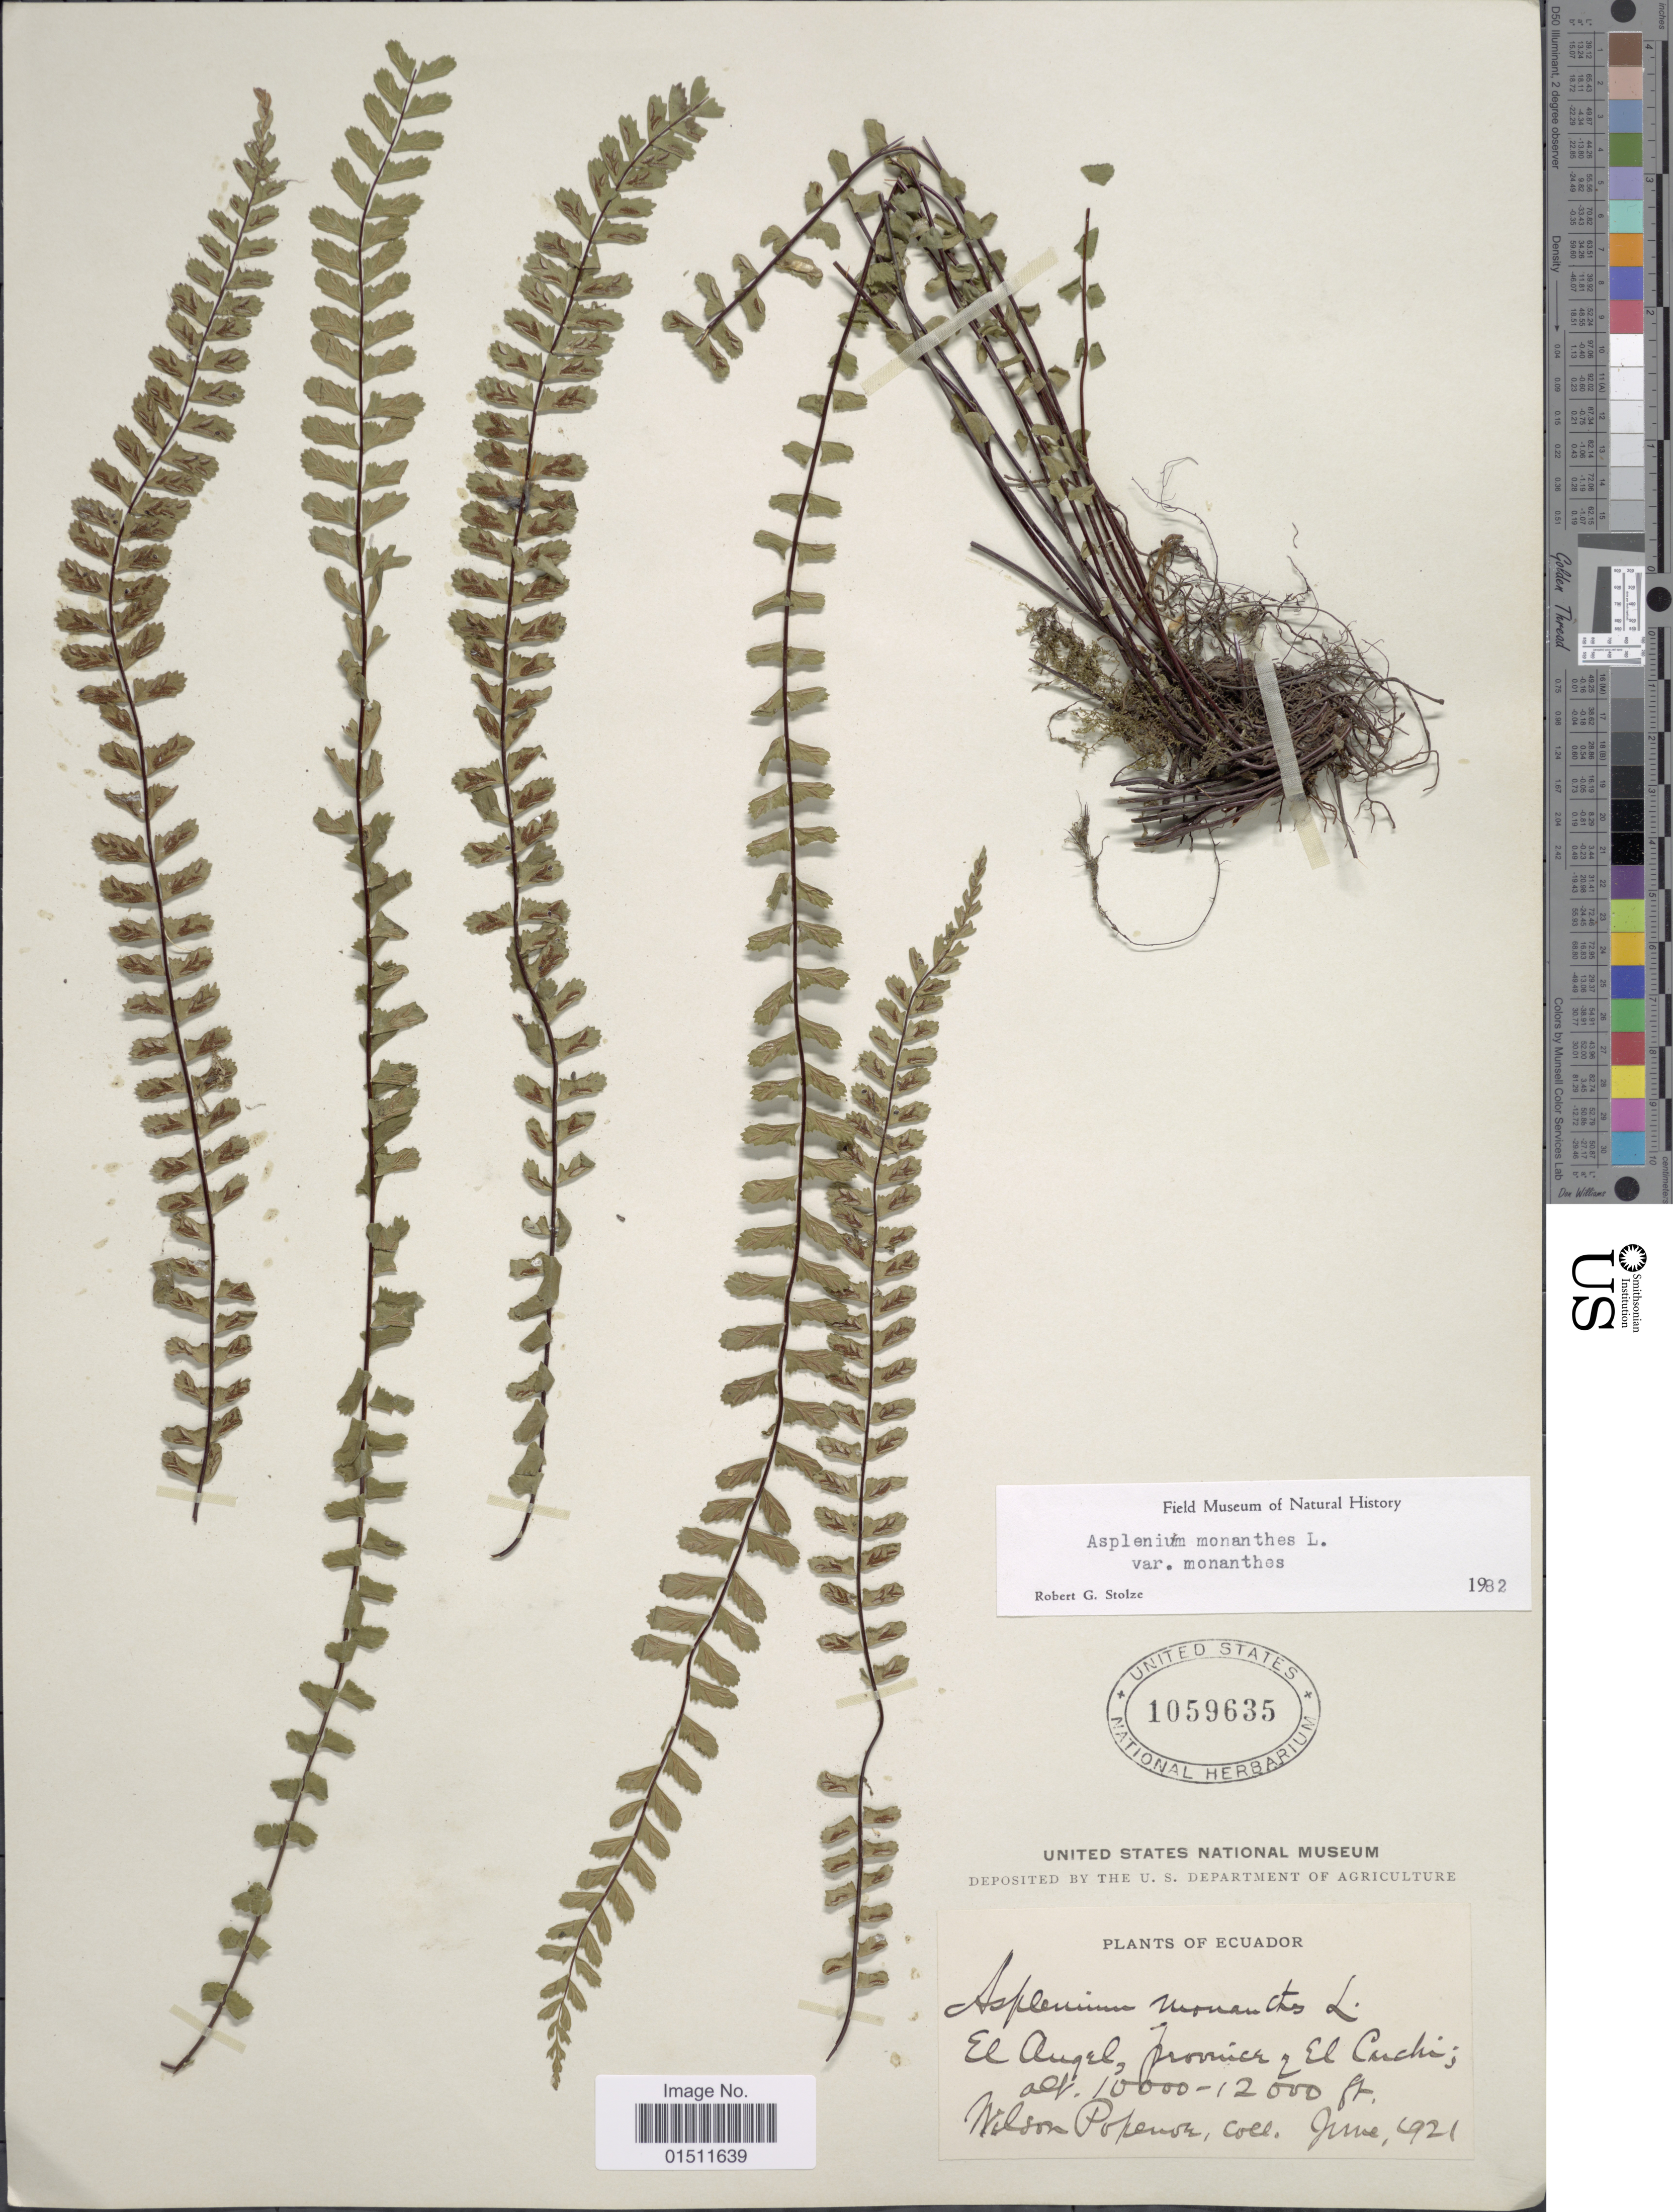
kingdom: Plantae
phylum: Tracheophyta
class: Polypodiopsida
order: Polypodiales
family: Aspleniaceae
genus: Asplenium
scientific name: Asplenium monanthes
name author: L.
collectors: W. Popenoe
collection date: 1921-06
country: Ecuador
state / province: Carchi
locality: El Angel, province of El Carchi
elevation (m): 3048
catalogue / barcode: US 1059635